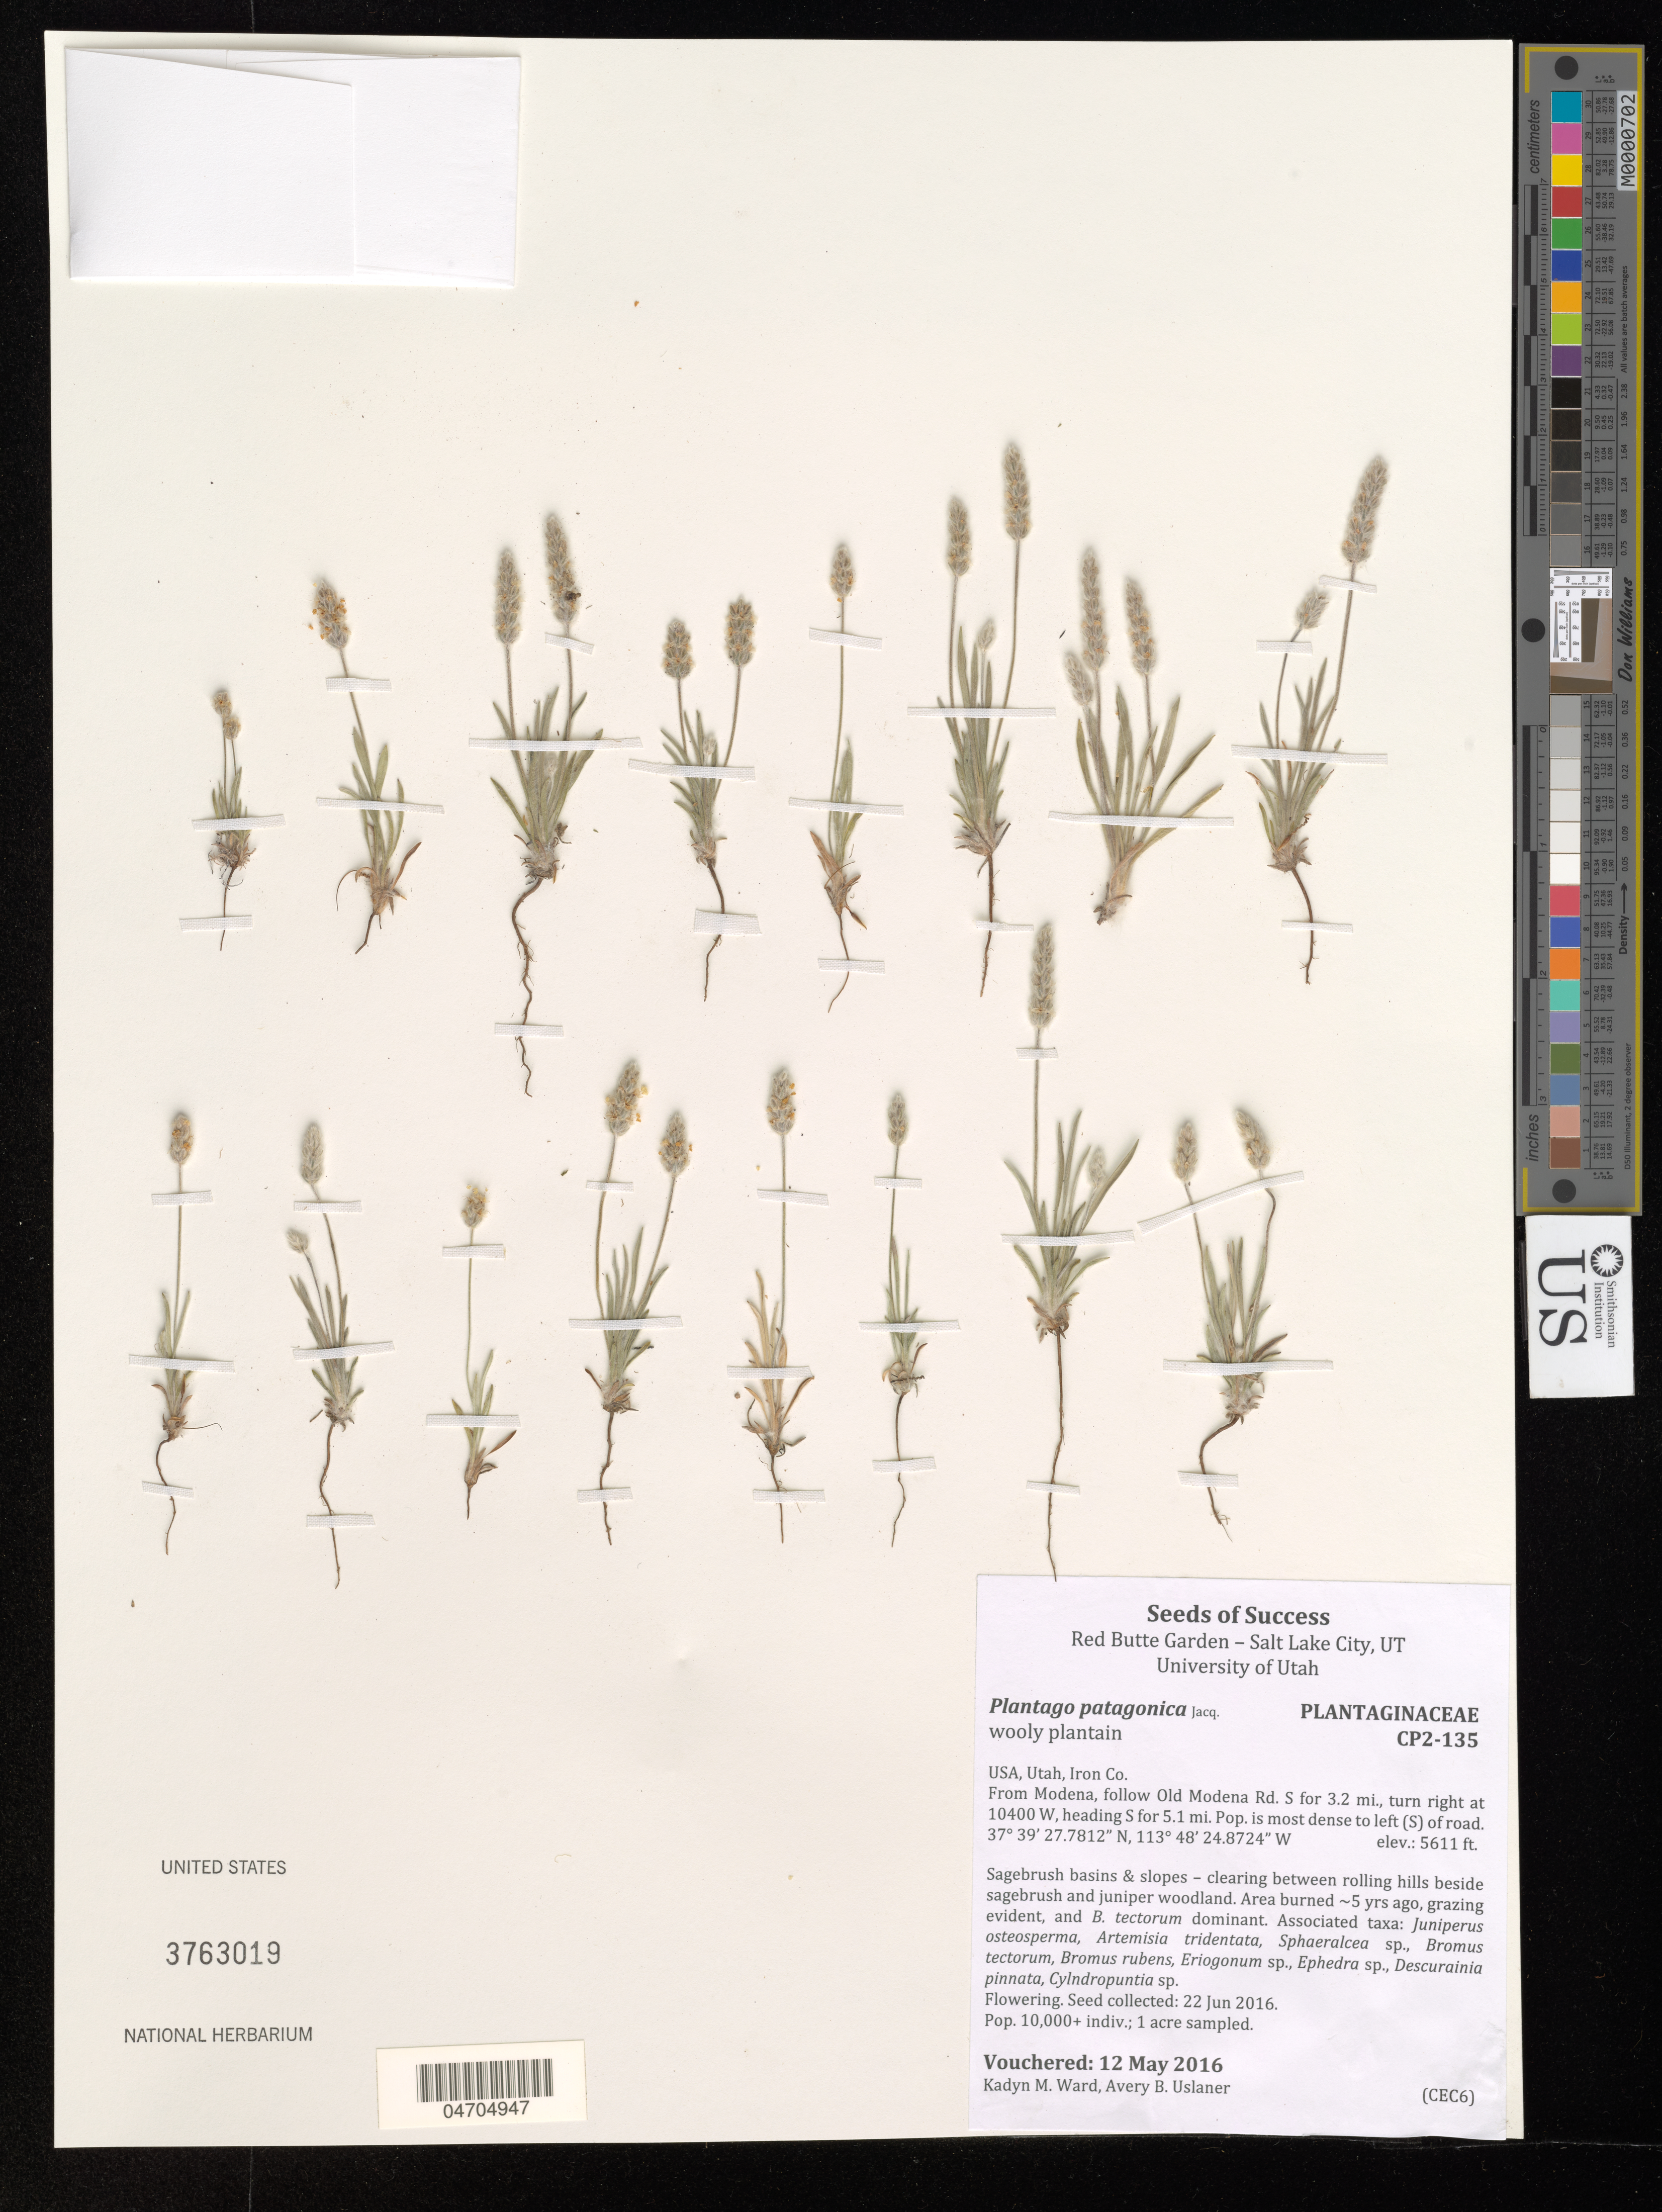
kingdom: Plantae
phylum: Tracheophyta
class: Magnoliopsida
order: Lamiales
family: Plantaginaceae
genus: Plantago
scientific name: Plantago patagonica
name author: Jacq.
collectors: K. Ward & A. Uslaner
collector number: CP2-135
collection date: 2016-05-12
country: United States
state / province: Utah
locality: Iron Co. From Modena, follow Old Modena Rd. S for 3.2 mi., turn right at 10400 W, heading S for 5.1 mi. Pop. is most dense to left (S) of road.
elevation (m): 1710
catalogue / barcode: US 3763019